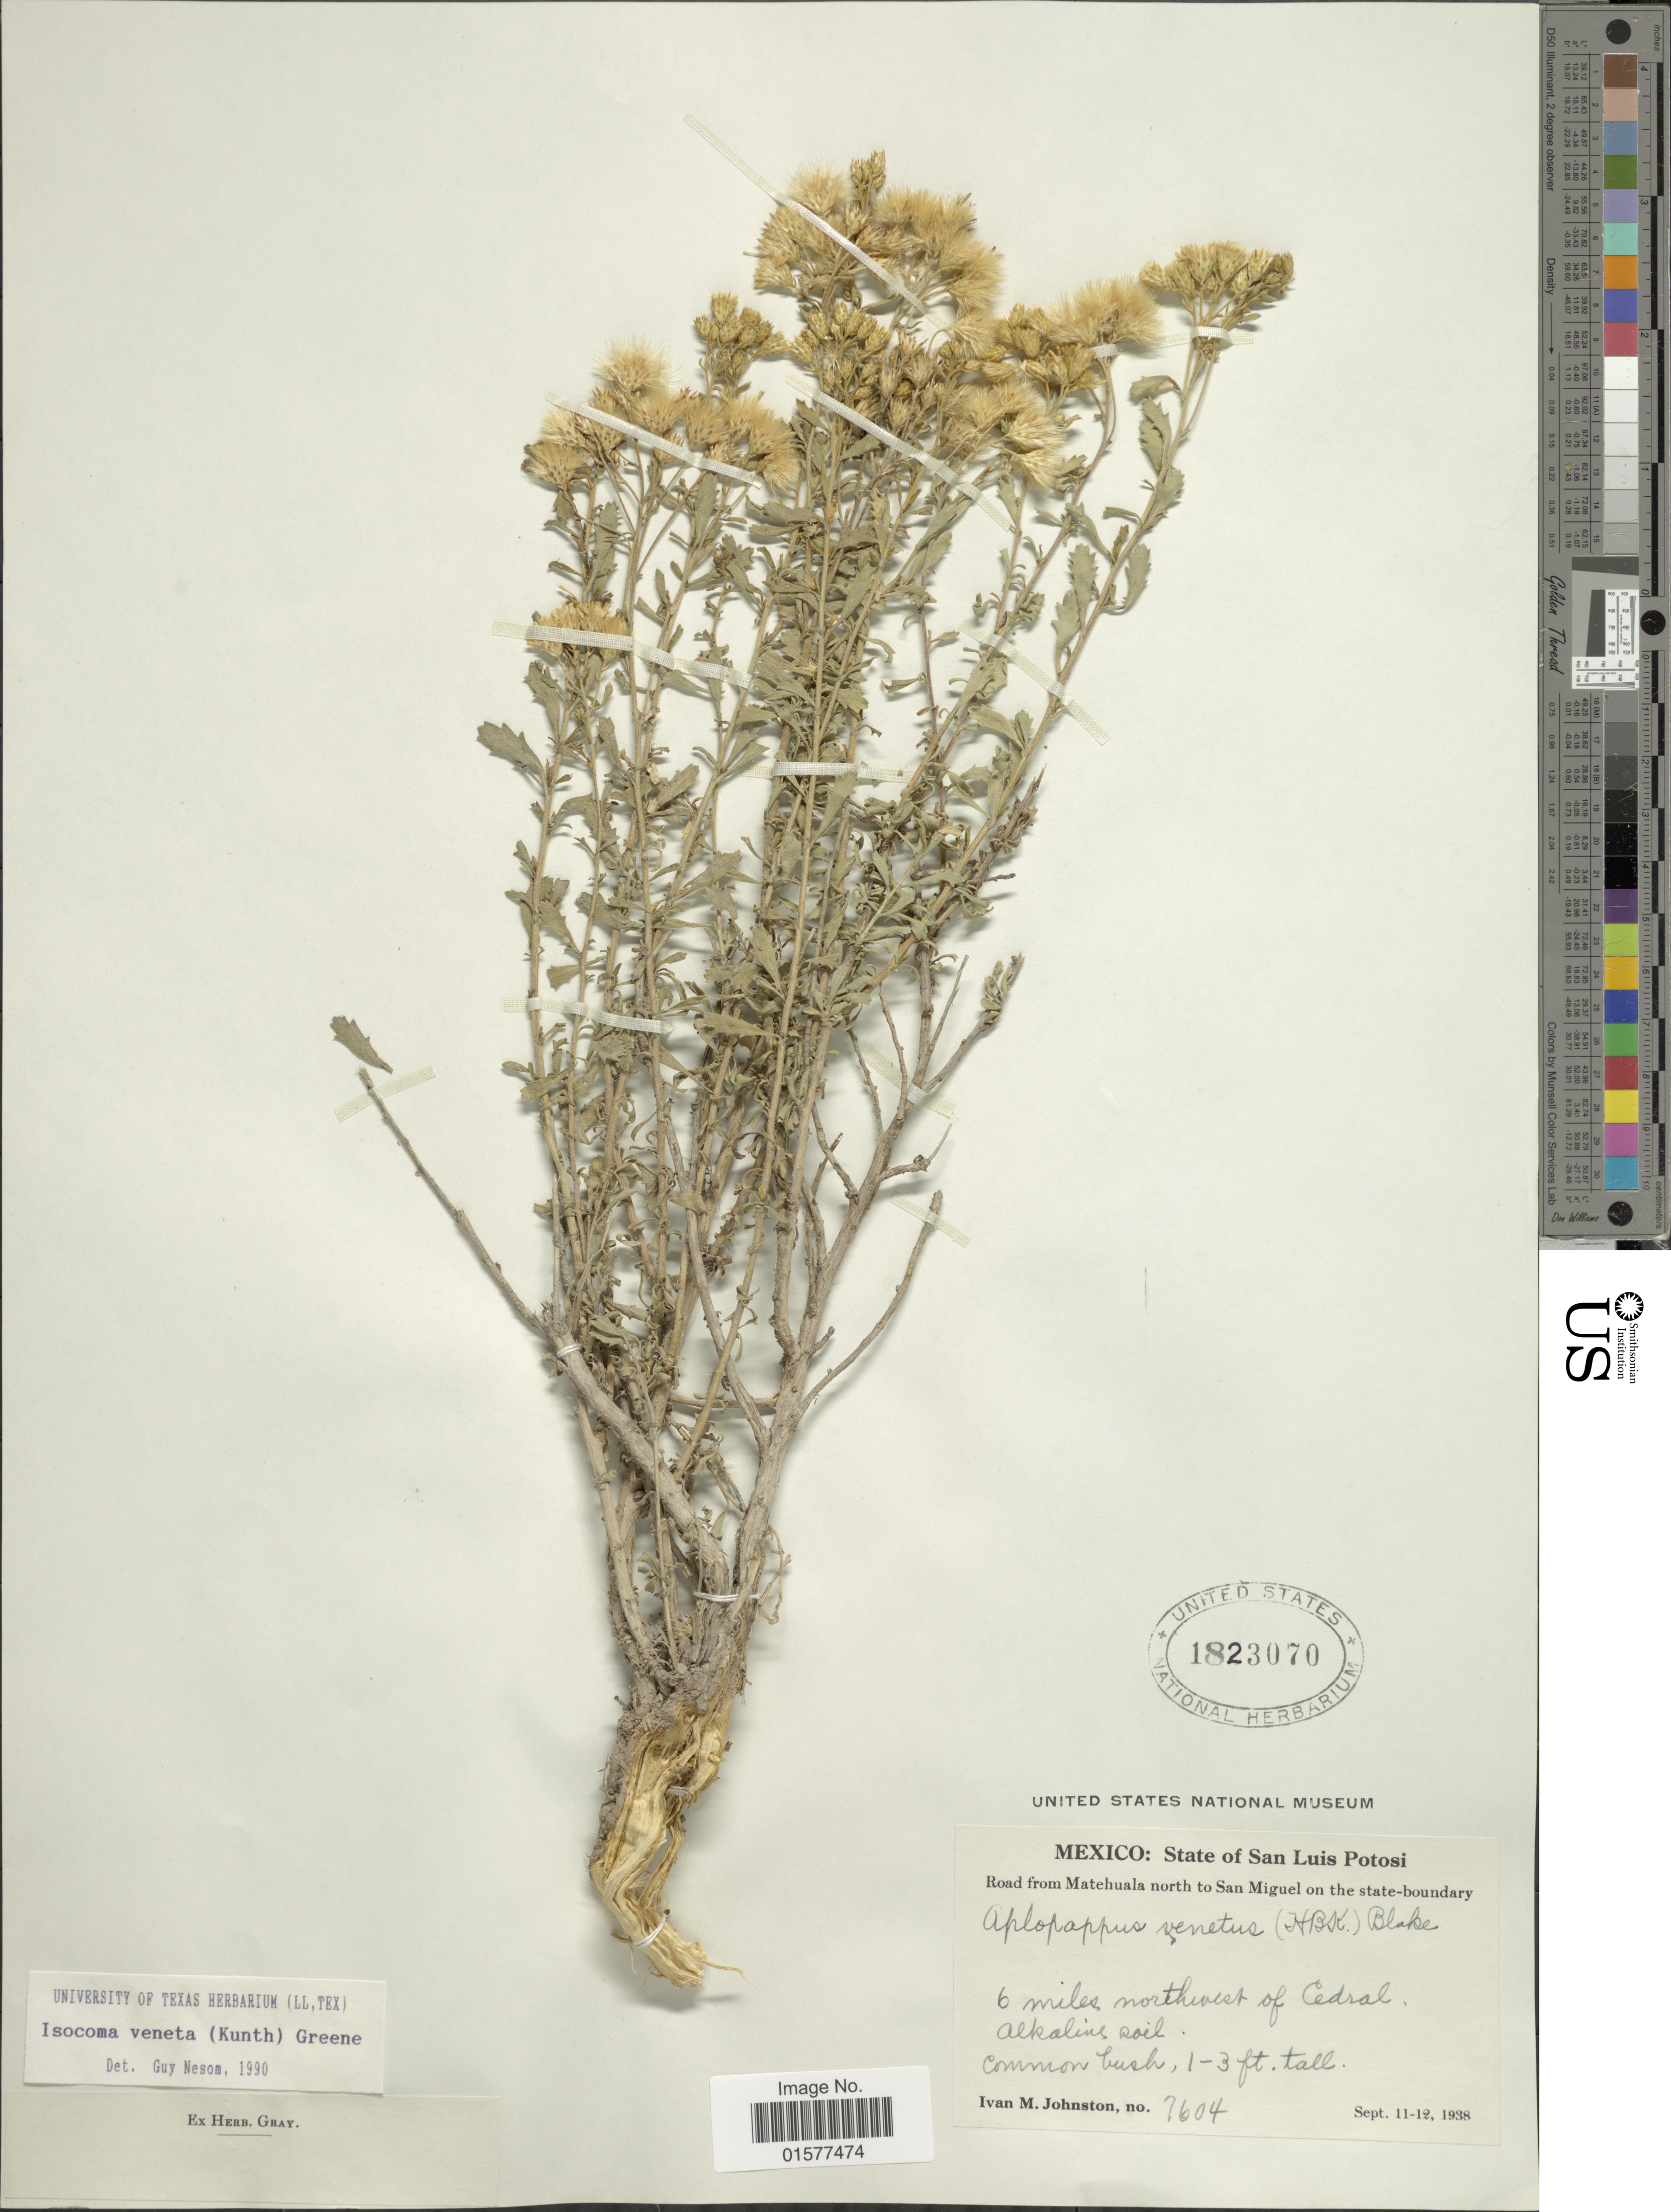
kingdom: Plantae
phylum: Tracheophyta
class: Magnoliopsida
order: Asterales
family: Asteraceae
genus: Isocoma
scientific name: Isocoma veneta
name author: (Kunth) Greene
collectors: I.M. Johnston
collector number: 7604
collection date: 1938-09-11/1938-09-12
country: Mexico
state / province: San Luis Potosí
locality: State of San Luis Potosi, 6 miles northwest of Cedral, Alkaline soil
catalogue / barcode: US 1823070